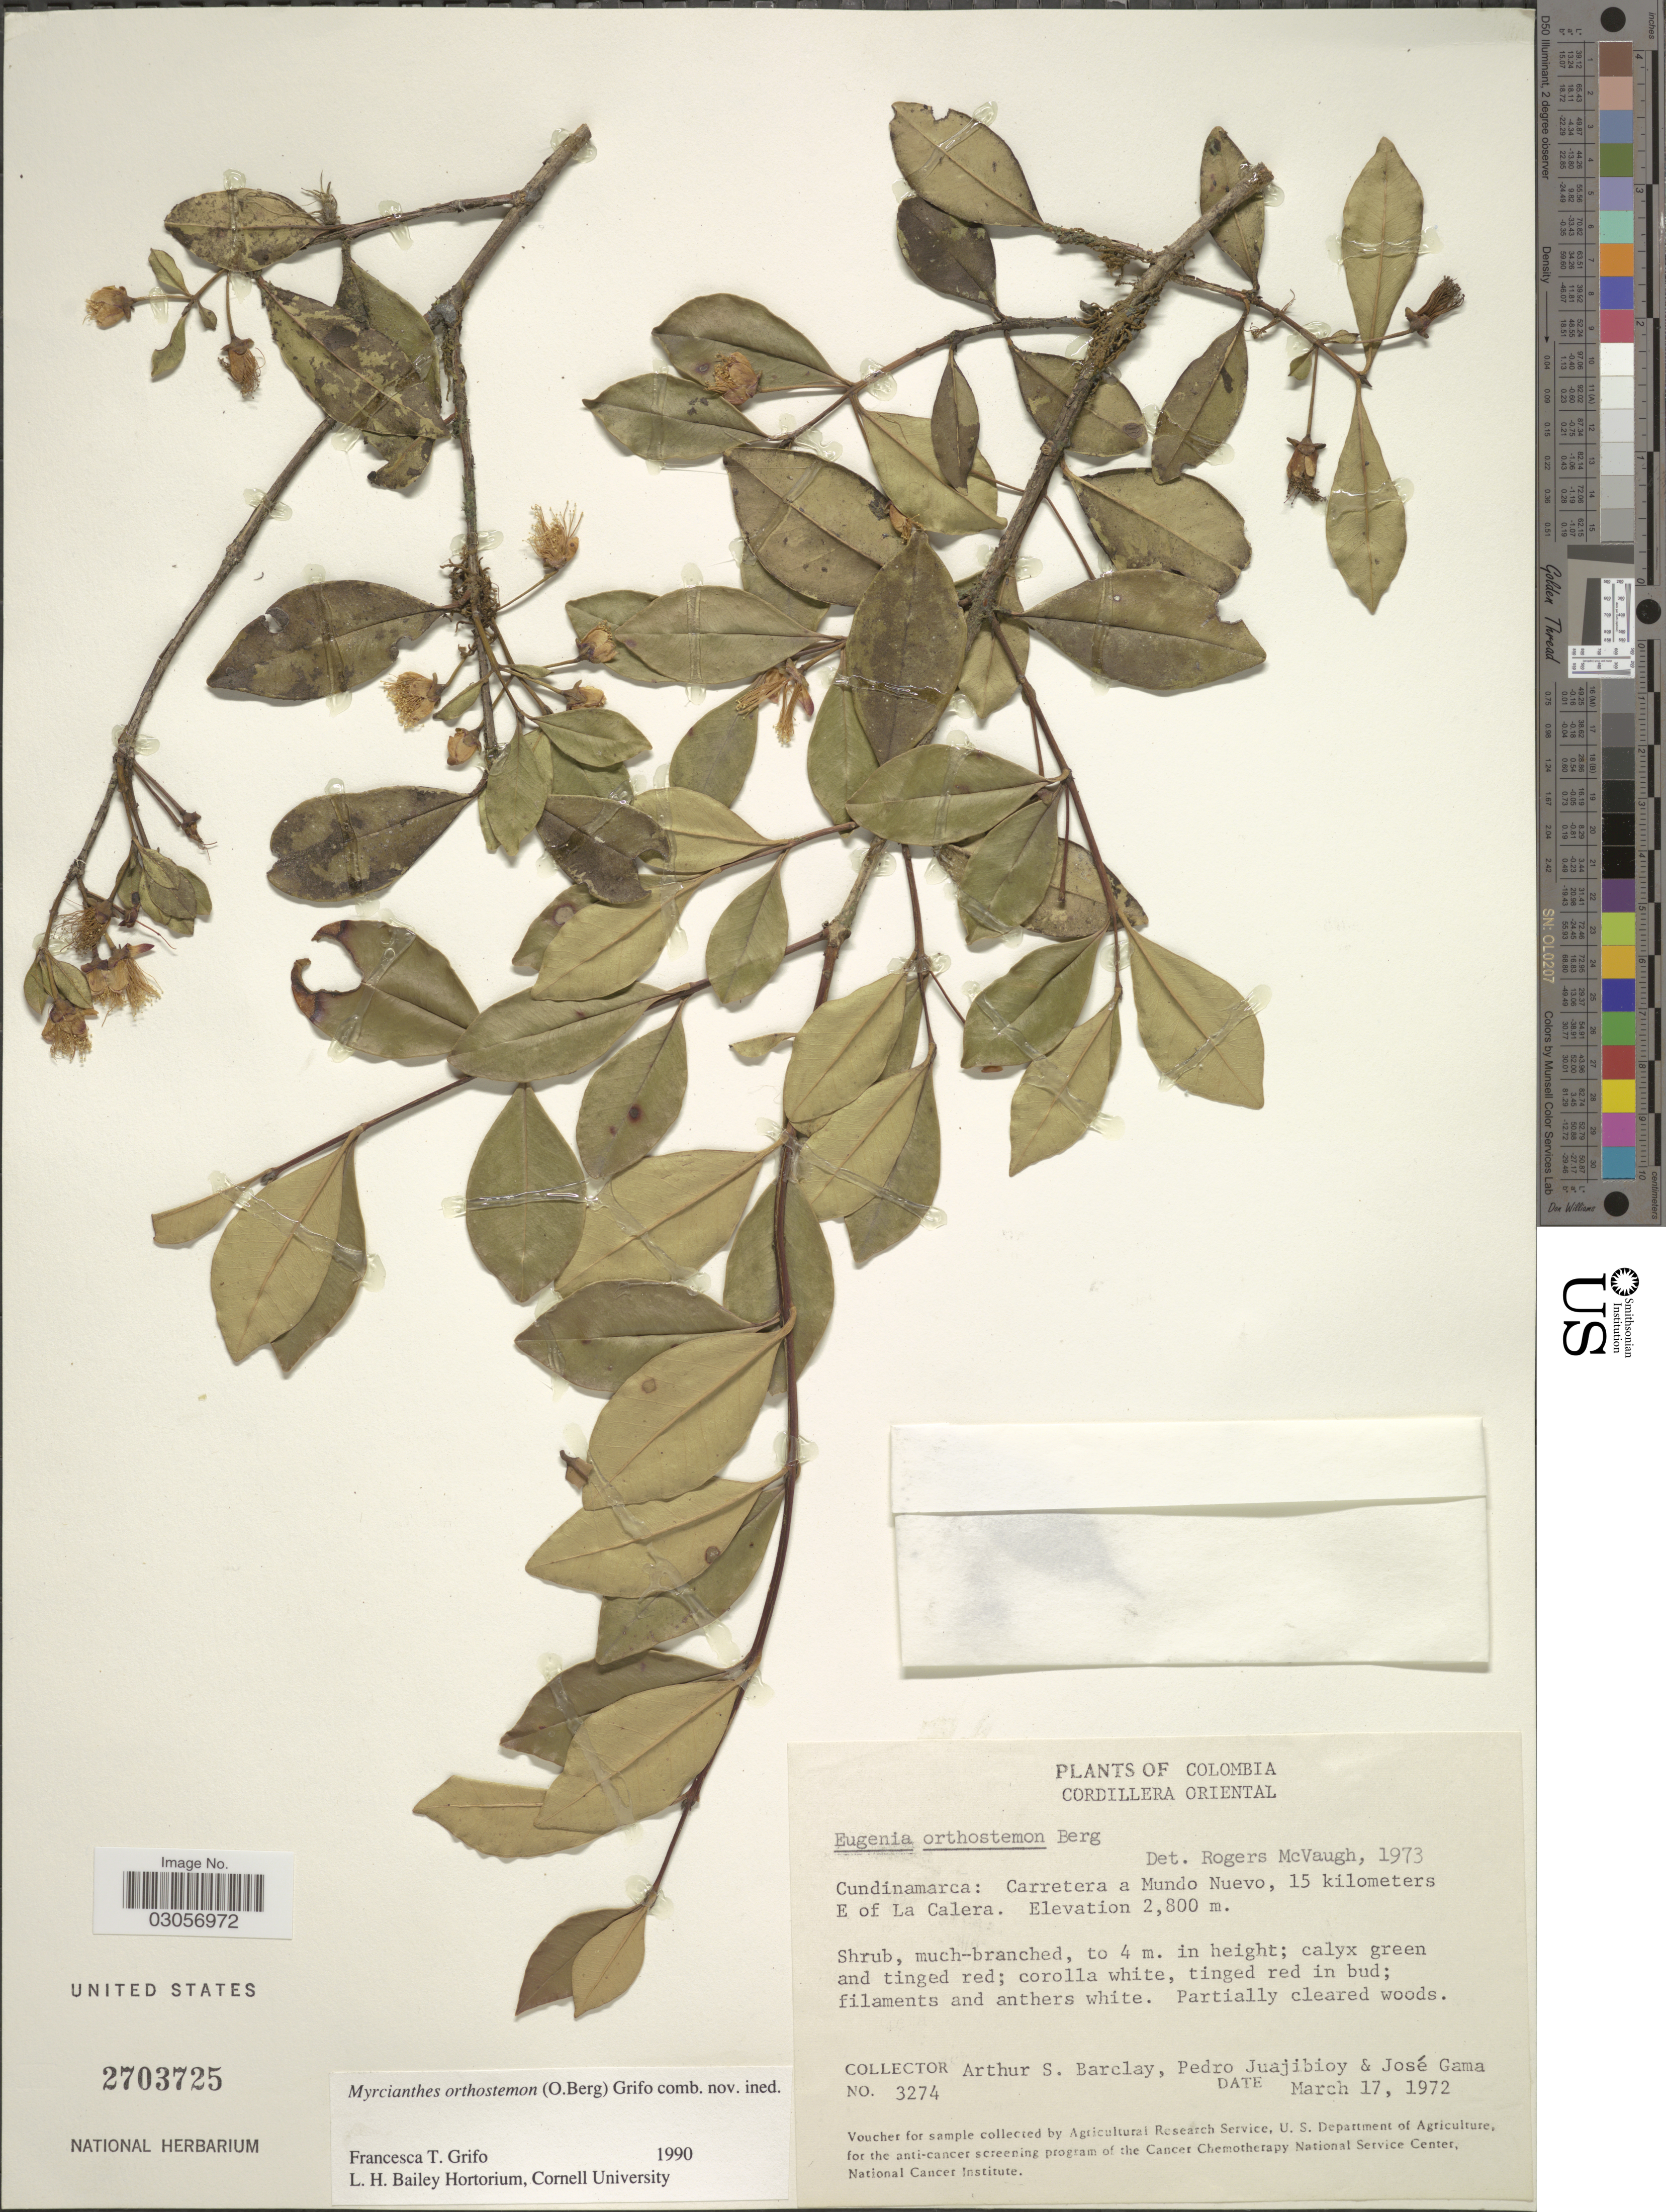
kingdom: Plantae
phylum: Tracheophyta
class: Magnoliopsida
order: Myrtales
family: Myrtaceae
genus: Myrcianthes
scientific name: Myrcianthes orthostemon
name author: (O. Berg) Grifo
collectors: A. S. Barclay, P. Juajibioy & J. Gama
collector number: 3274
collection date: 1972-03-17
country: Colombia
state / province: Cundinamarca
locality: Cordillera Oriental, Carretera a Mundo Nuevo, 15 kilometers E of La Calera.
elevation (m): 2800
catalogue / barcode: US 2703725